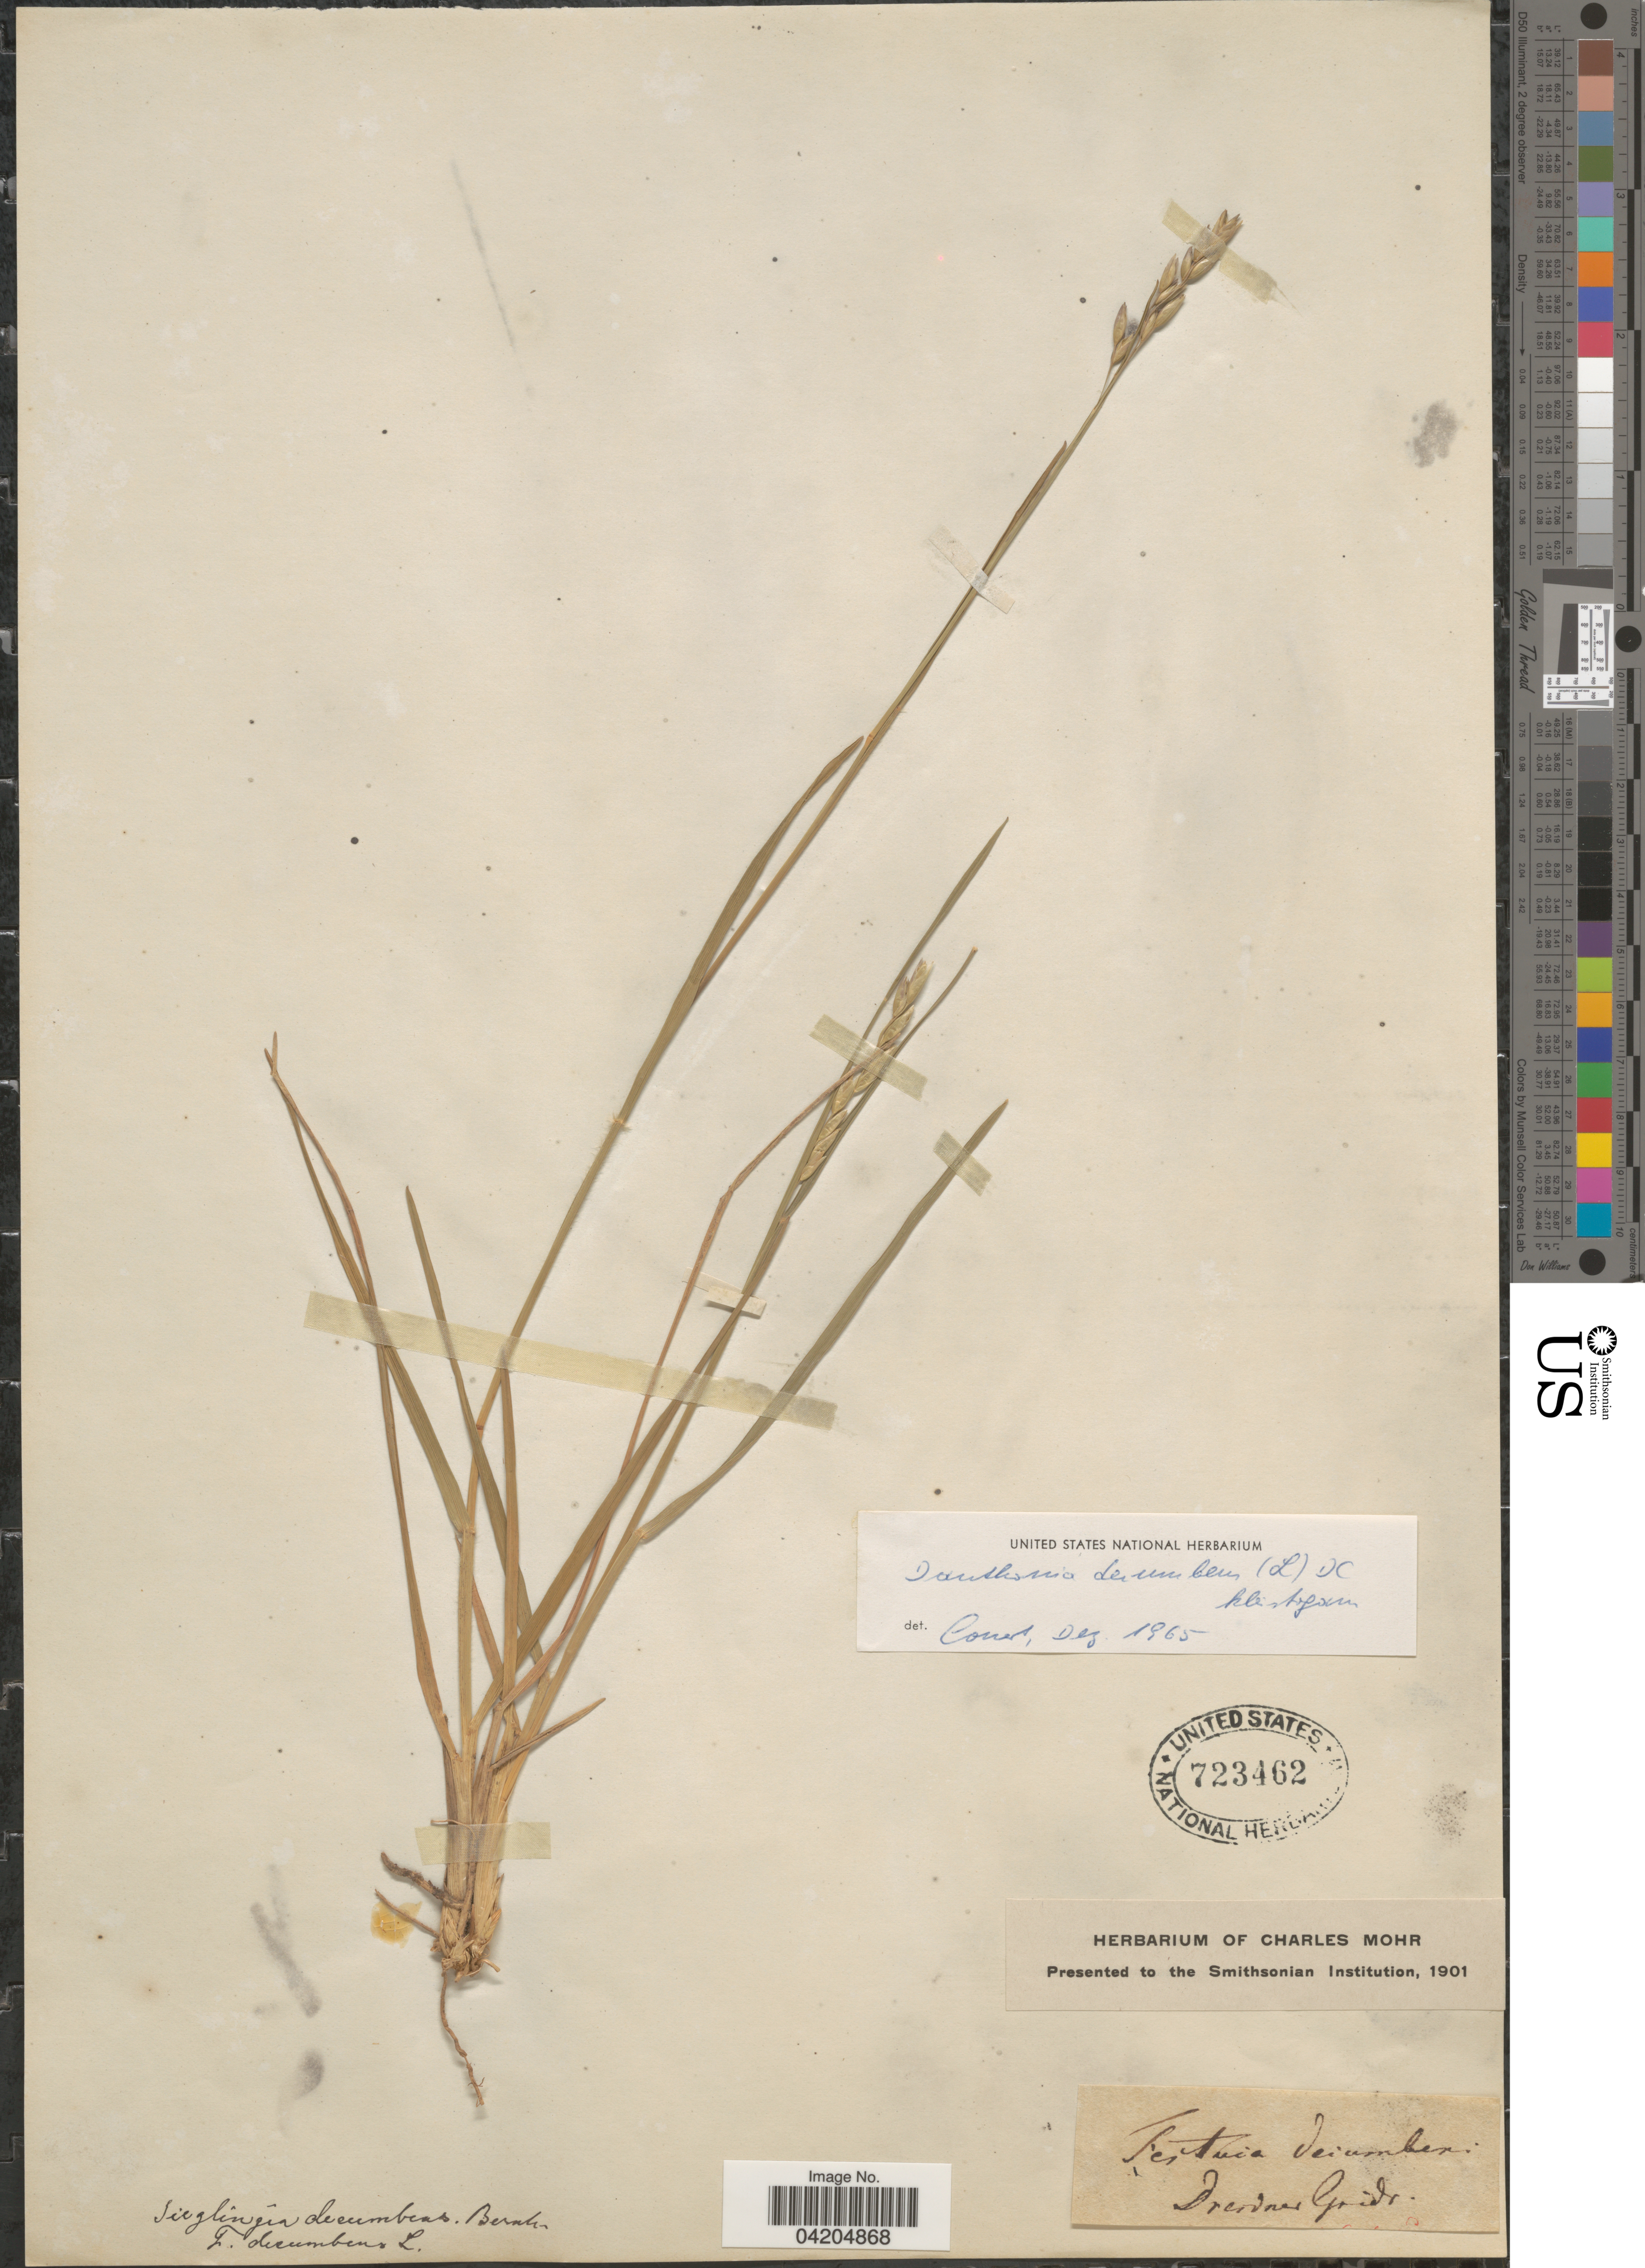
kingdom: Plantae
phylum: Tracheophyta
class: Liliopsida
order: Poales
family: Poaceae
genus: Danthonia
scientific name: Danthonia decumbens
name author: (L.) DC.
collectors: ex herb. Charles Mohr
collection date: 1901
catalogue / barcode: US 723462